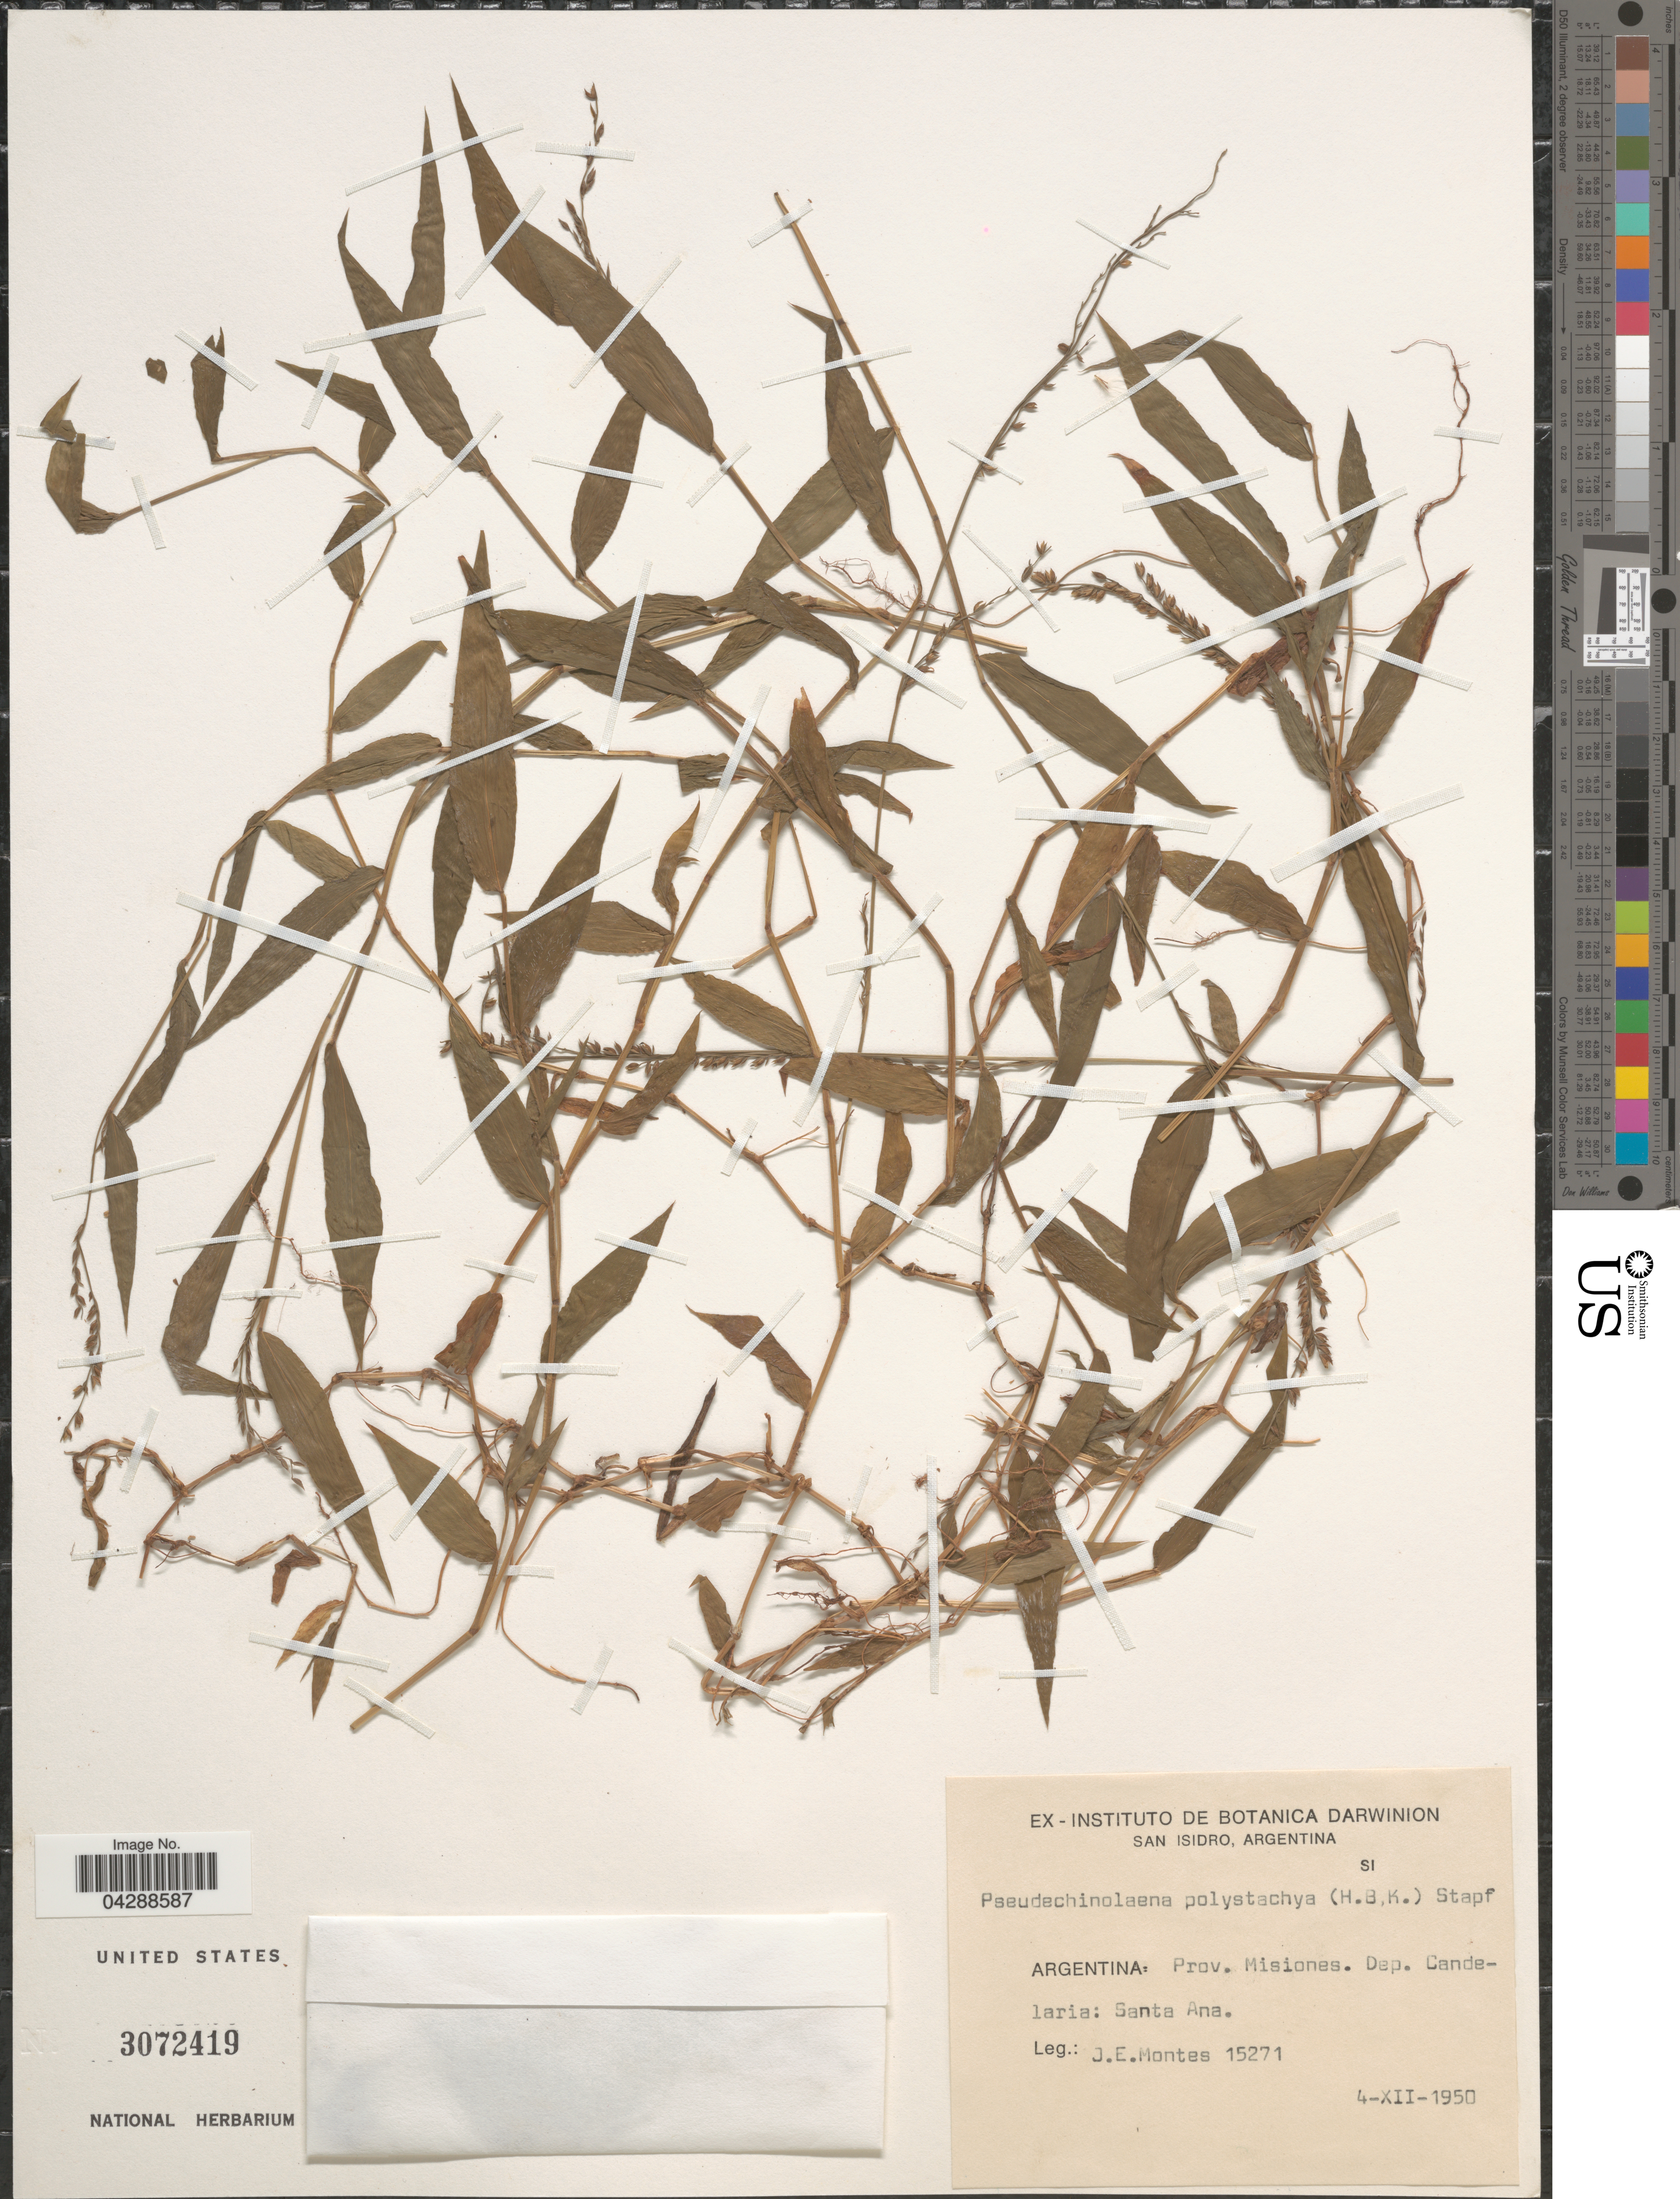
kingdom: Plantae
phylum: Tracheophyta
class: Liliopsida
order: Poales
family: Poaceae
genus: Pseudechinolaena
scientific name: Pseudechinolaena polystachya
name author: (Kunth) Stapf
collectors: J. E. Montes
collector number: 15271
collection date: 1950-12-04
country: Argentina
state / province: Misiones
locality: Dep. Candelaria: Santa Ana.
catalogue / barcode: US 3072419